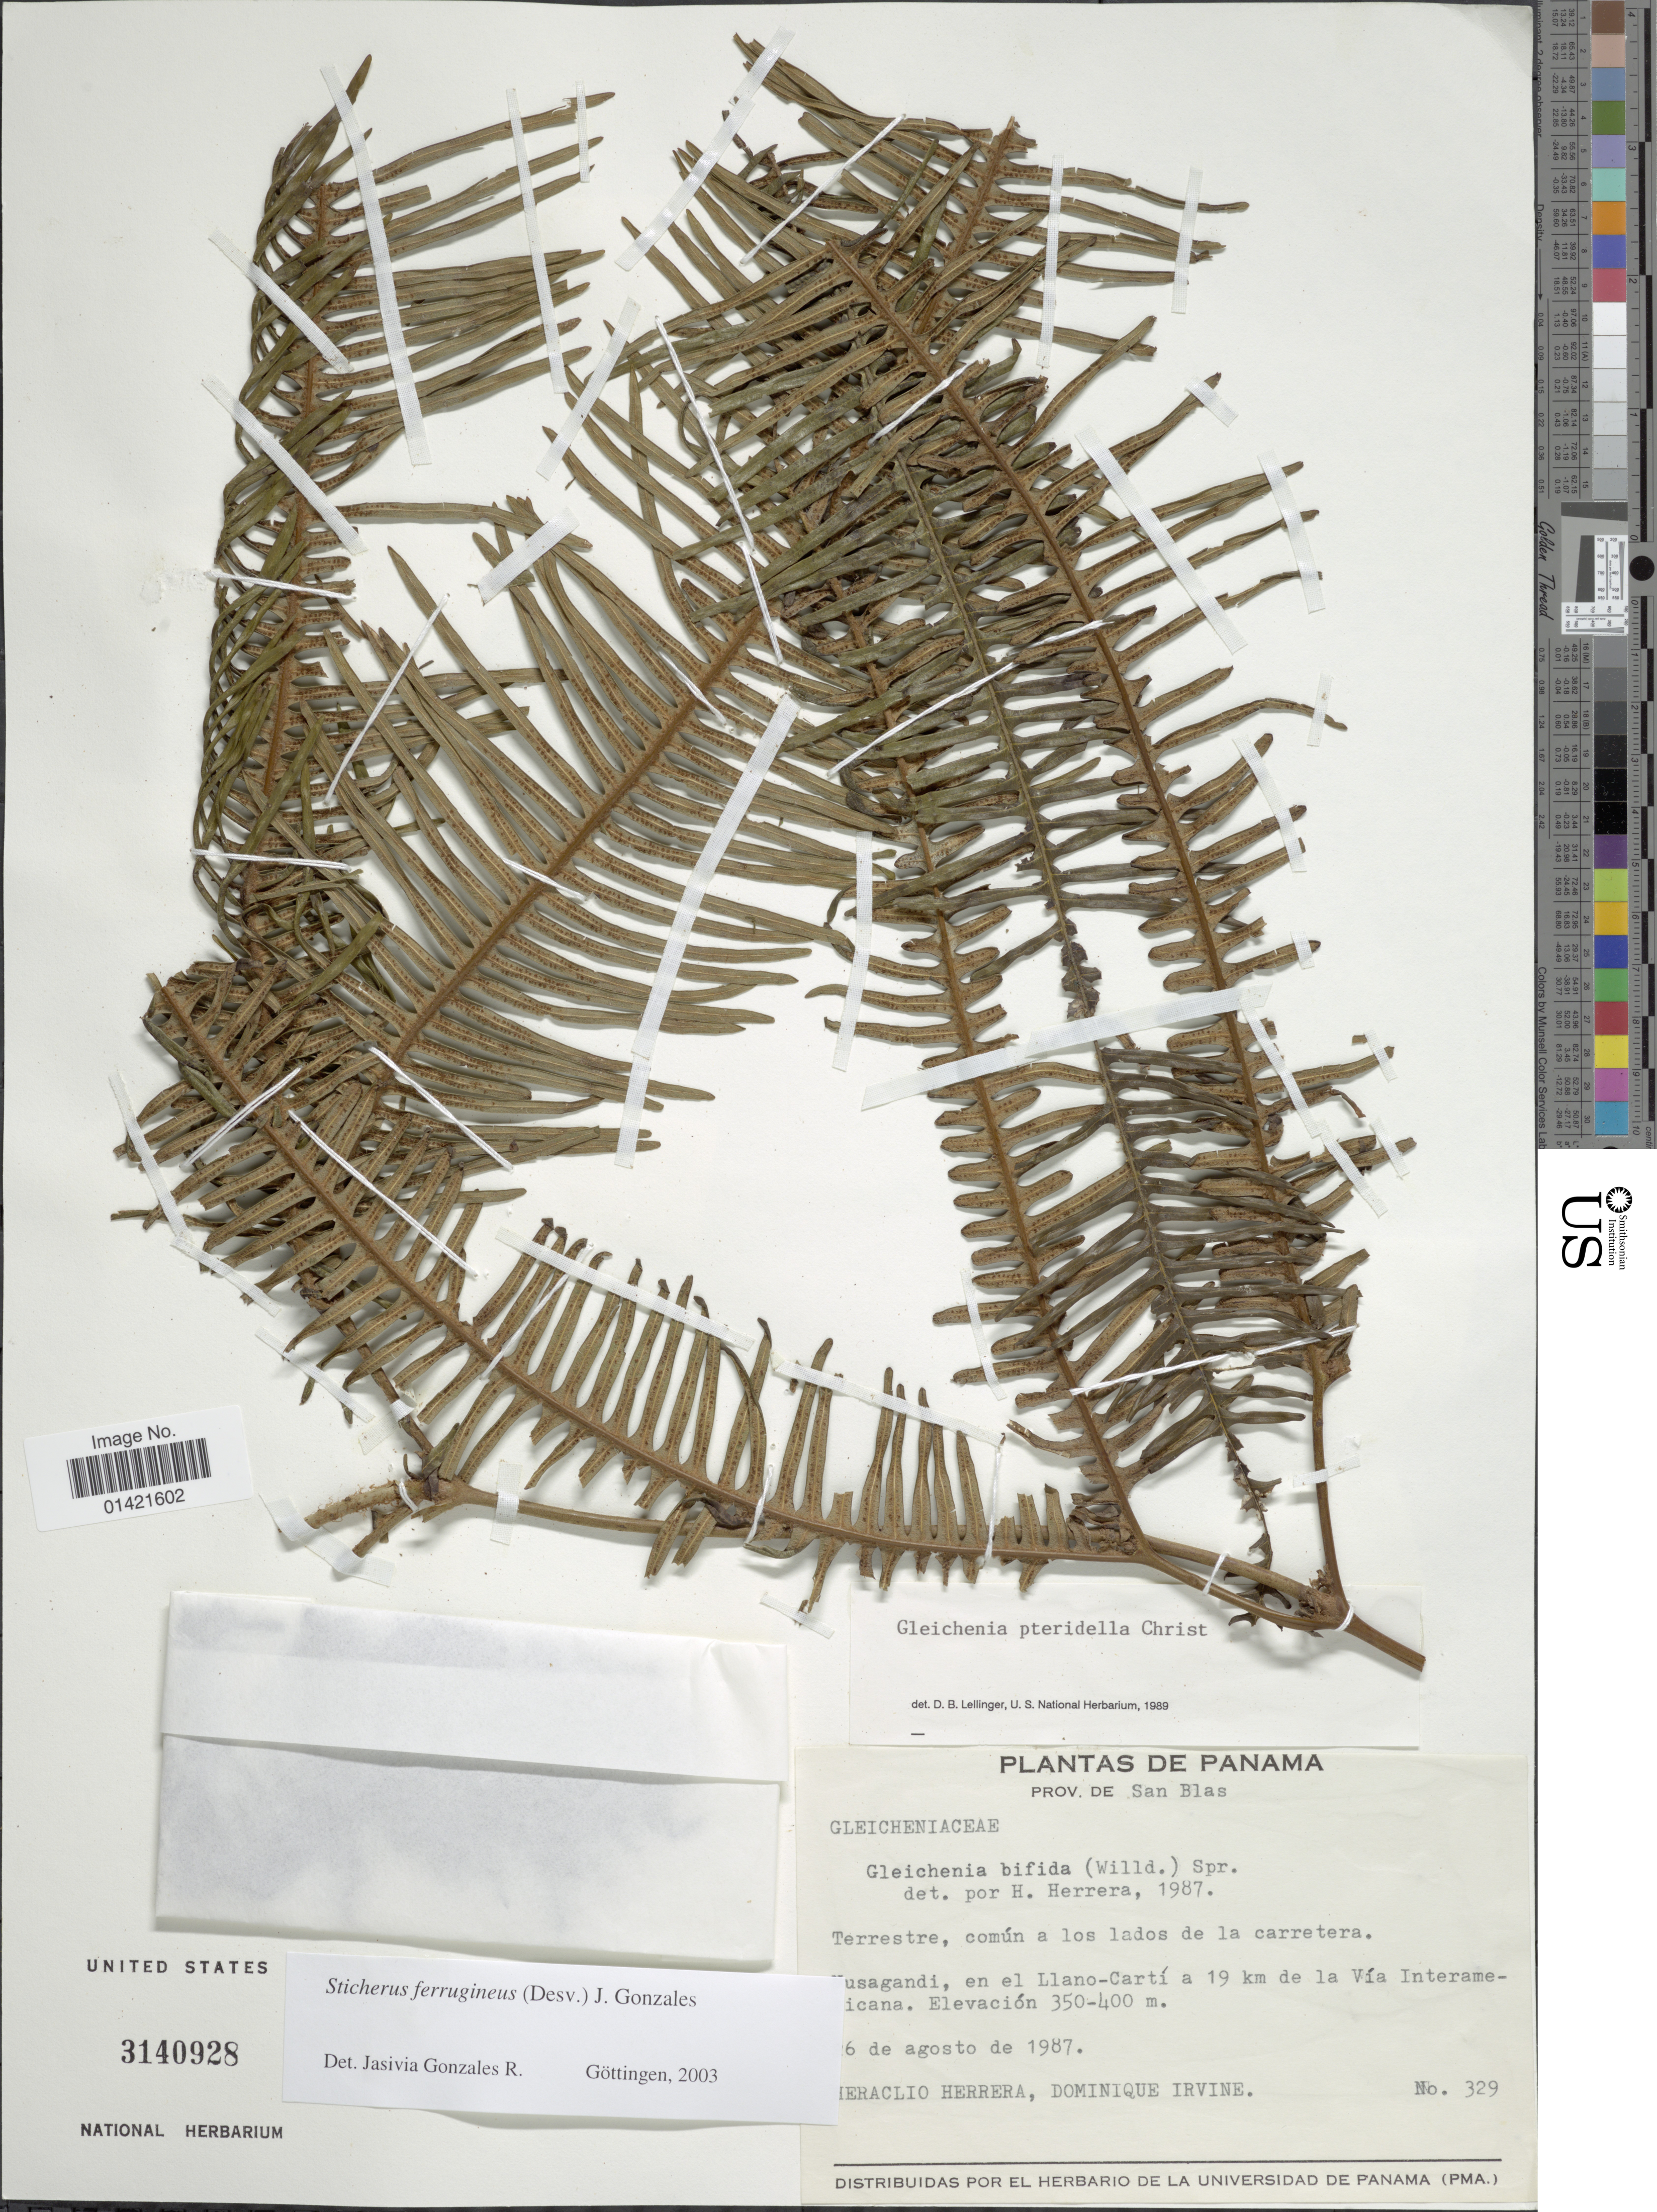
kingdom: Plantae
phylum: Tracheophyta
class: Polypodiopsida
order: Gleicheniales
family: Gleicheniaceae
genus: Sticherus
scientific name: Sticherus ferrugineus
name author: (Desv.) J. Gonzales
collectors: H. Herrera & D. Irvine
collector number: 329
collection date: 1987-08-06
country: Panama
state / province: Kuna Yala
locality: Prov. de San Blas. Musagandi, en el Llano-Carti a 19 km de la Via Interamericana.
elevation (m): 350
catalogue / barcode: US 3140928